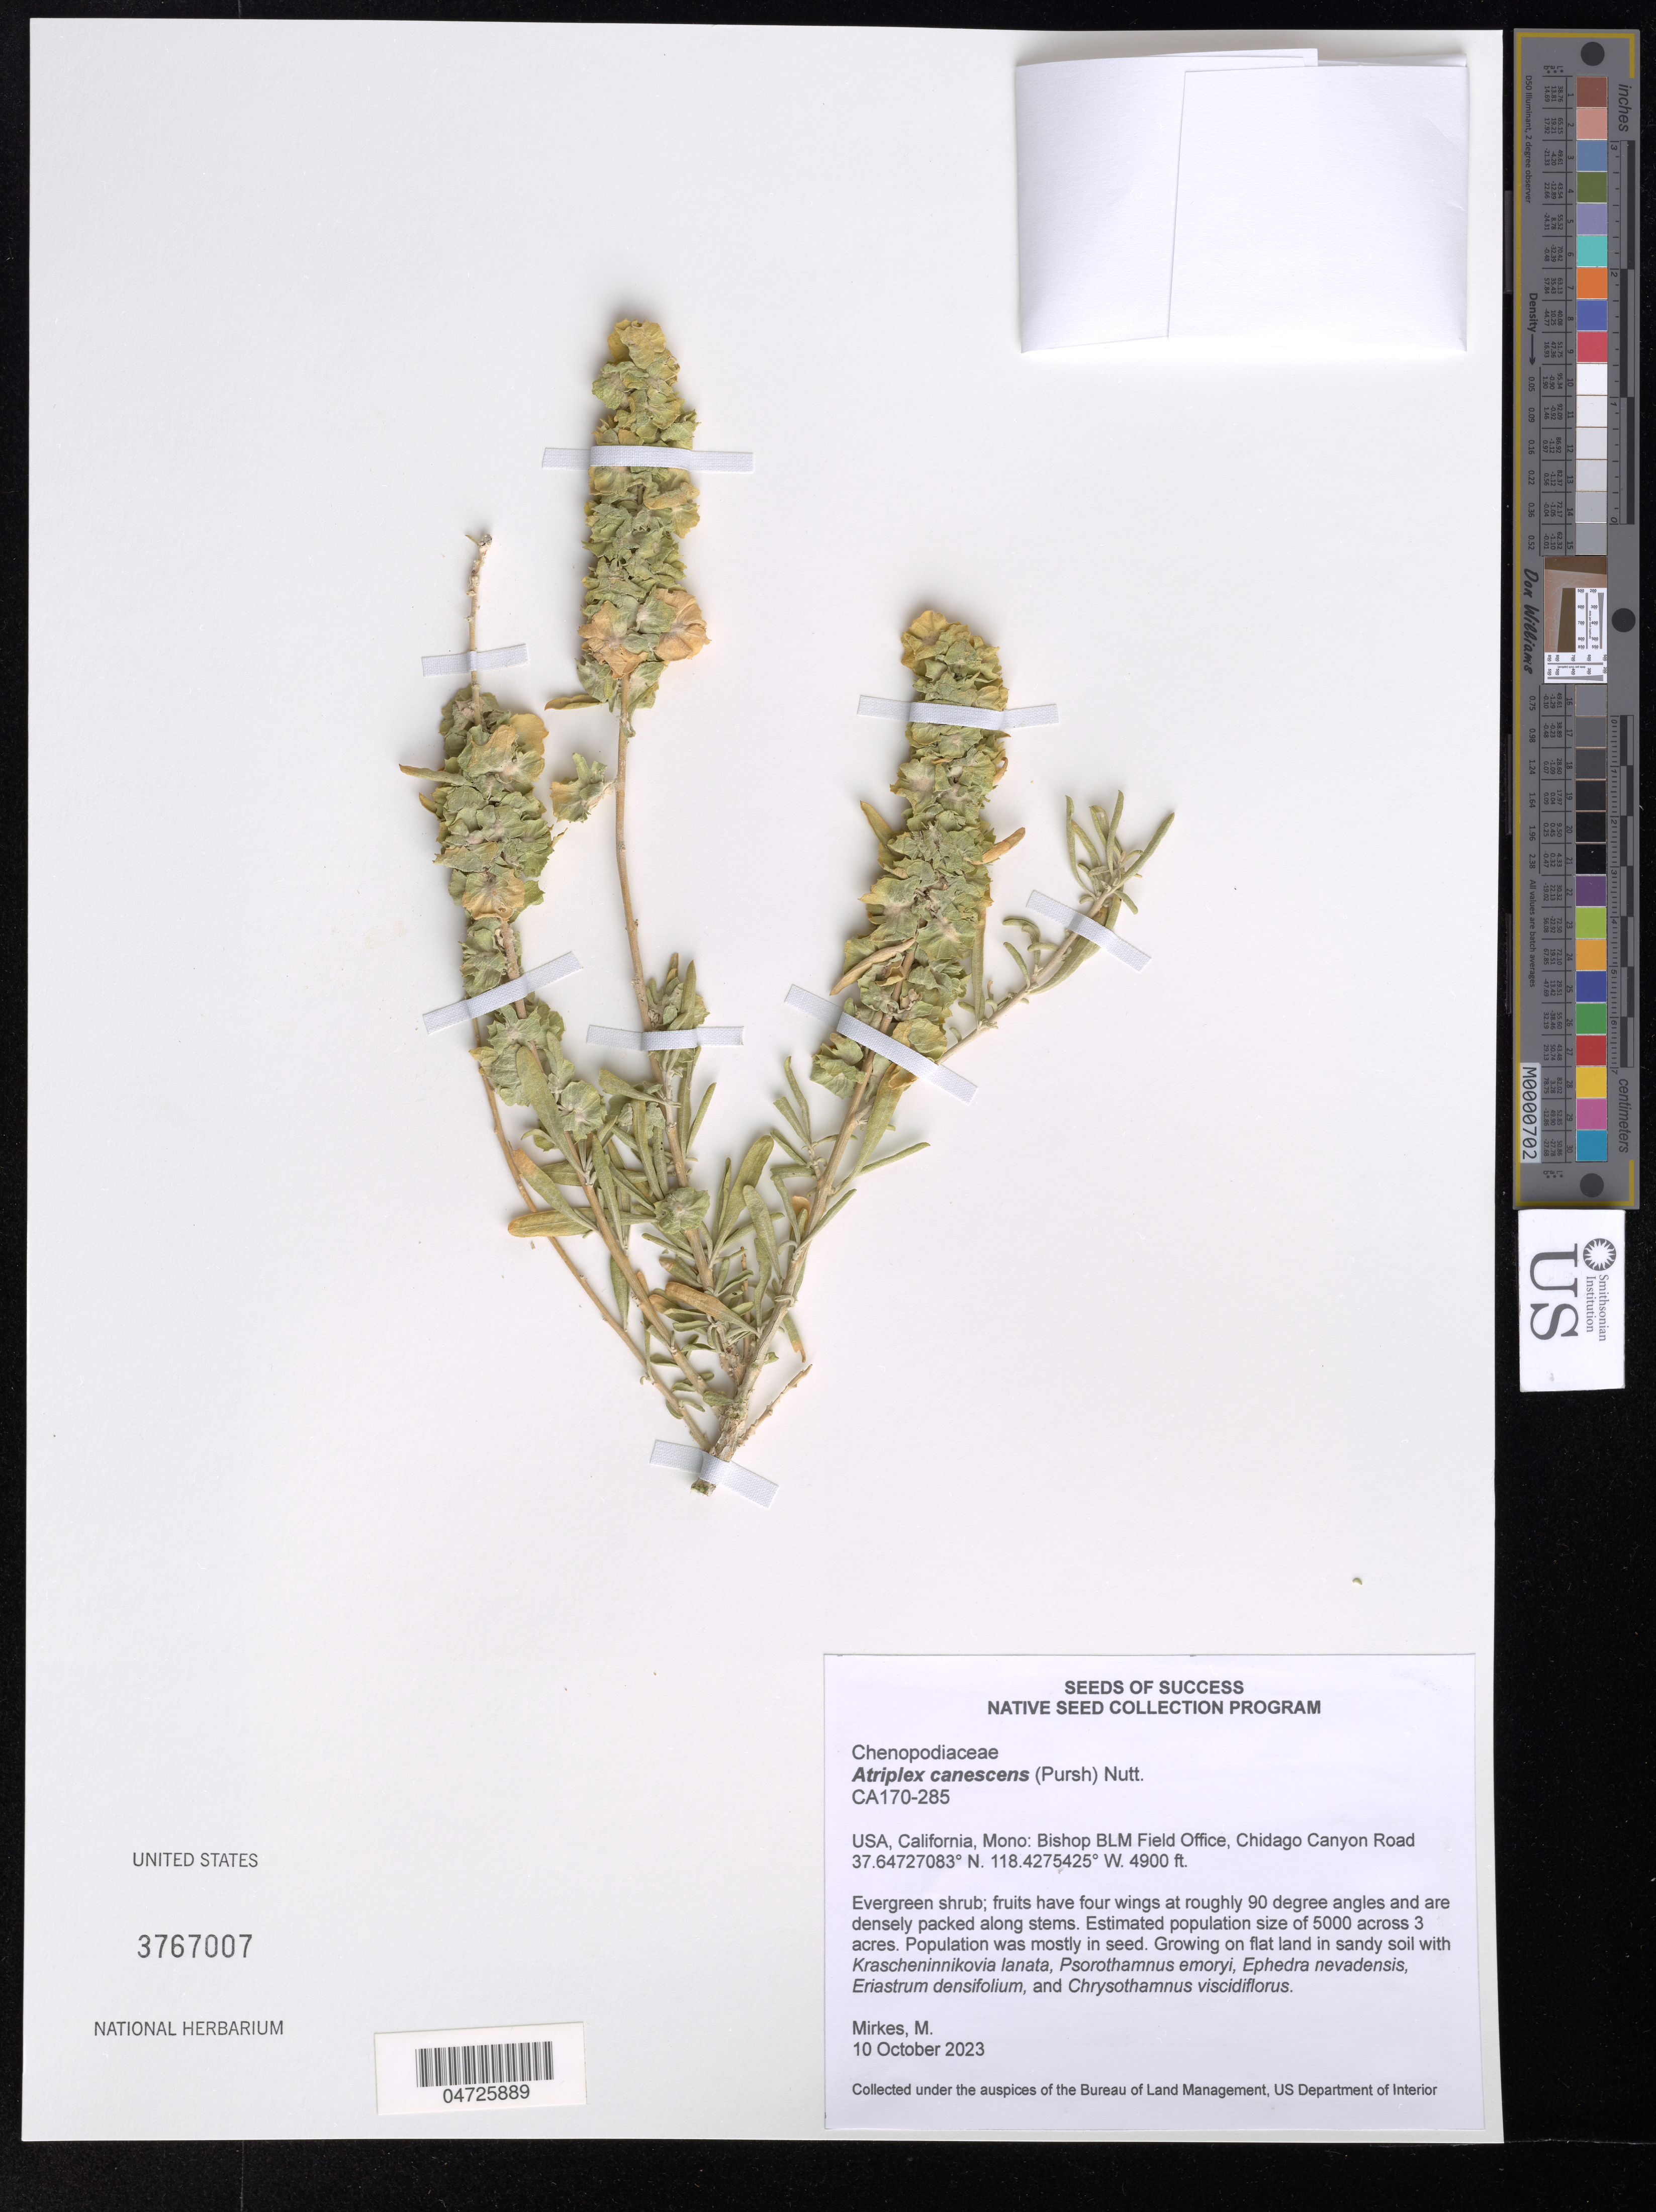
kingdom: Plantae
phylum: Tracheophyta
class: Magnoliopsida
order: Caryophyllales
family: Amaranthaceae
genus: Atriplex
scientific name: Atriplex canescens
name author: (Pursh) Nutt.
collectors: M. Mirkes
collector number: CA170-285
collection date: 2023-10-10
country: United States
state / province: California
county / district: Mono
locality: Mono: Bishop BLM Field Office, Chidago Canyon Road.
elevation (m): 1494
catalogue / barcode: US 3767007